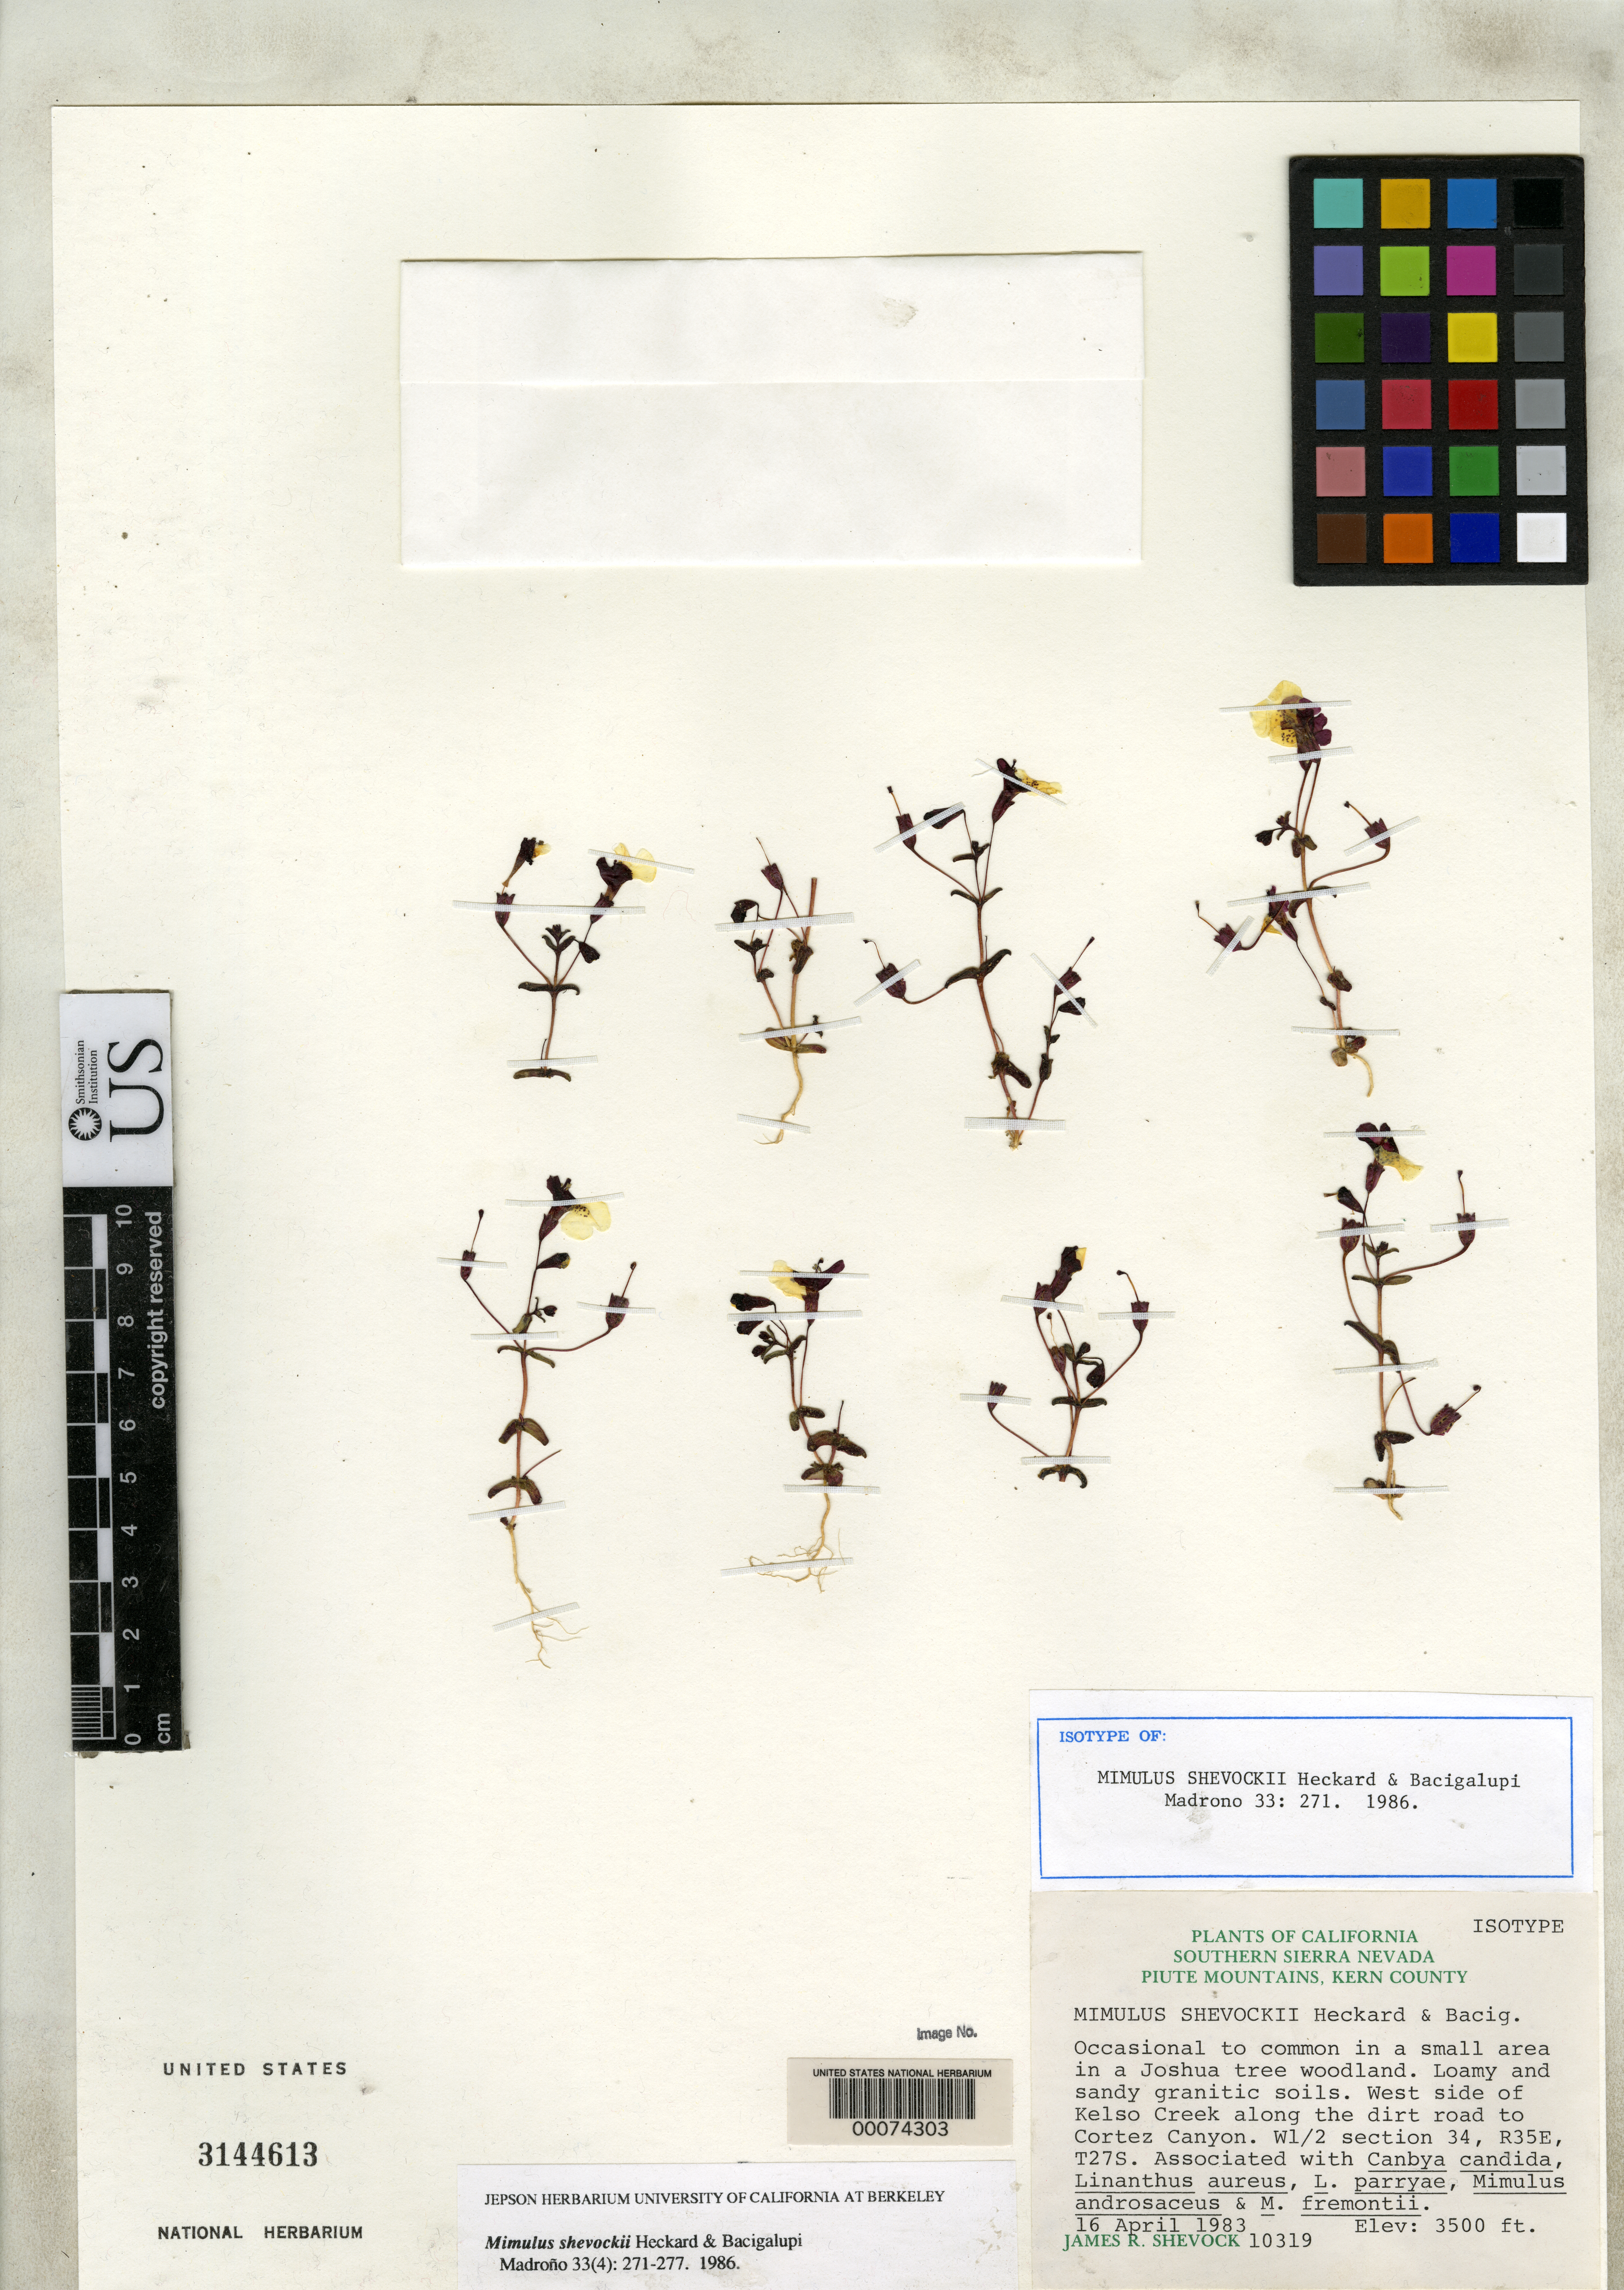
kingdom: Plantae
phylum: Tracheophyta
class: Magnoliopsida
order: Lamiales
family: Phrymaceae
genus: Mimulus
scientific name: Mimulus shevockii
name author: Heckard & Bacig.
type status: Isotype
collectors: J. R. Shevock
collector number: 10319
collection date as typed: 16 Apr 1983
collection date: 1983-04-16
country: United States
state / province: California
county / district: Kern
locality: W side of Kelso Creek along dirt road to Cortez Canyon, Piute Mountains, southern Sierra Nevada.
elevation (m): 1067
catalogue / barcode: US 3144613